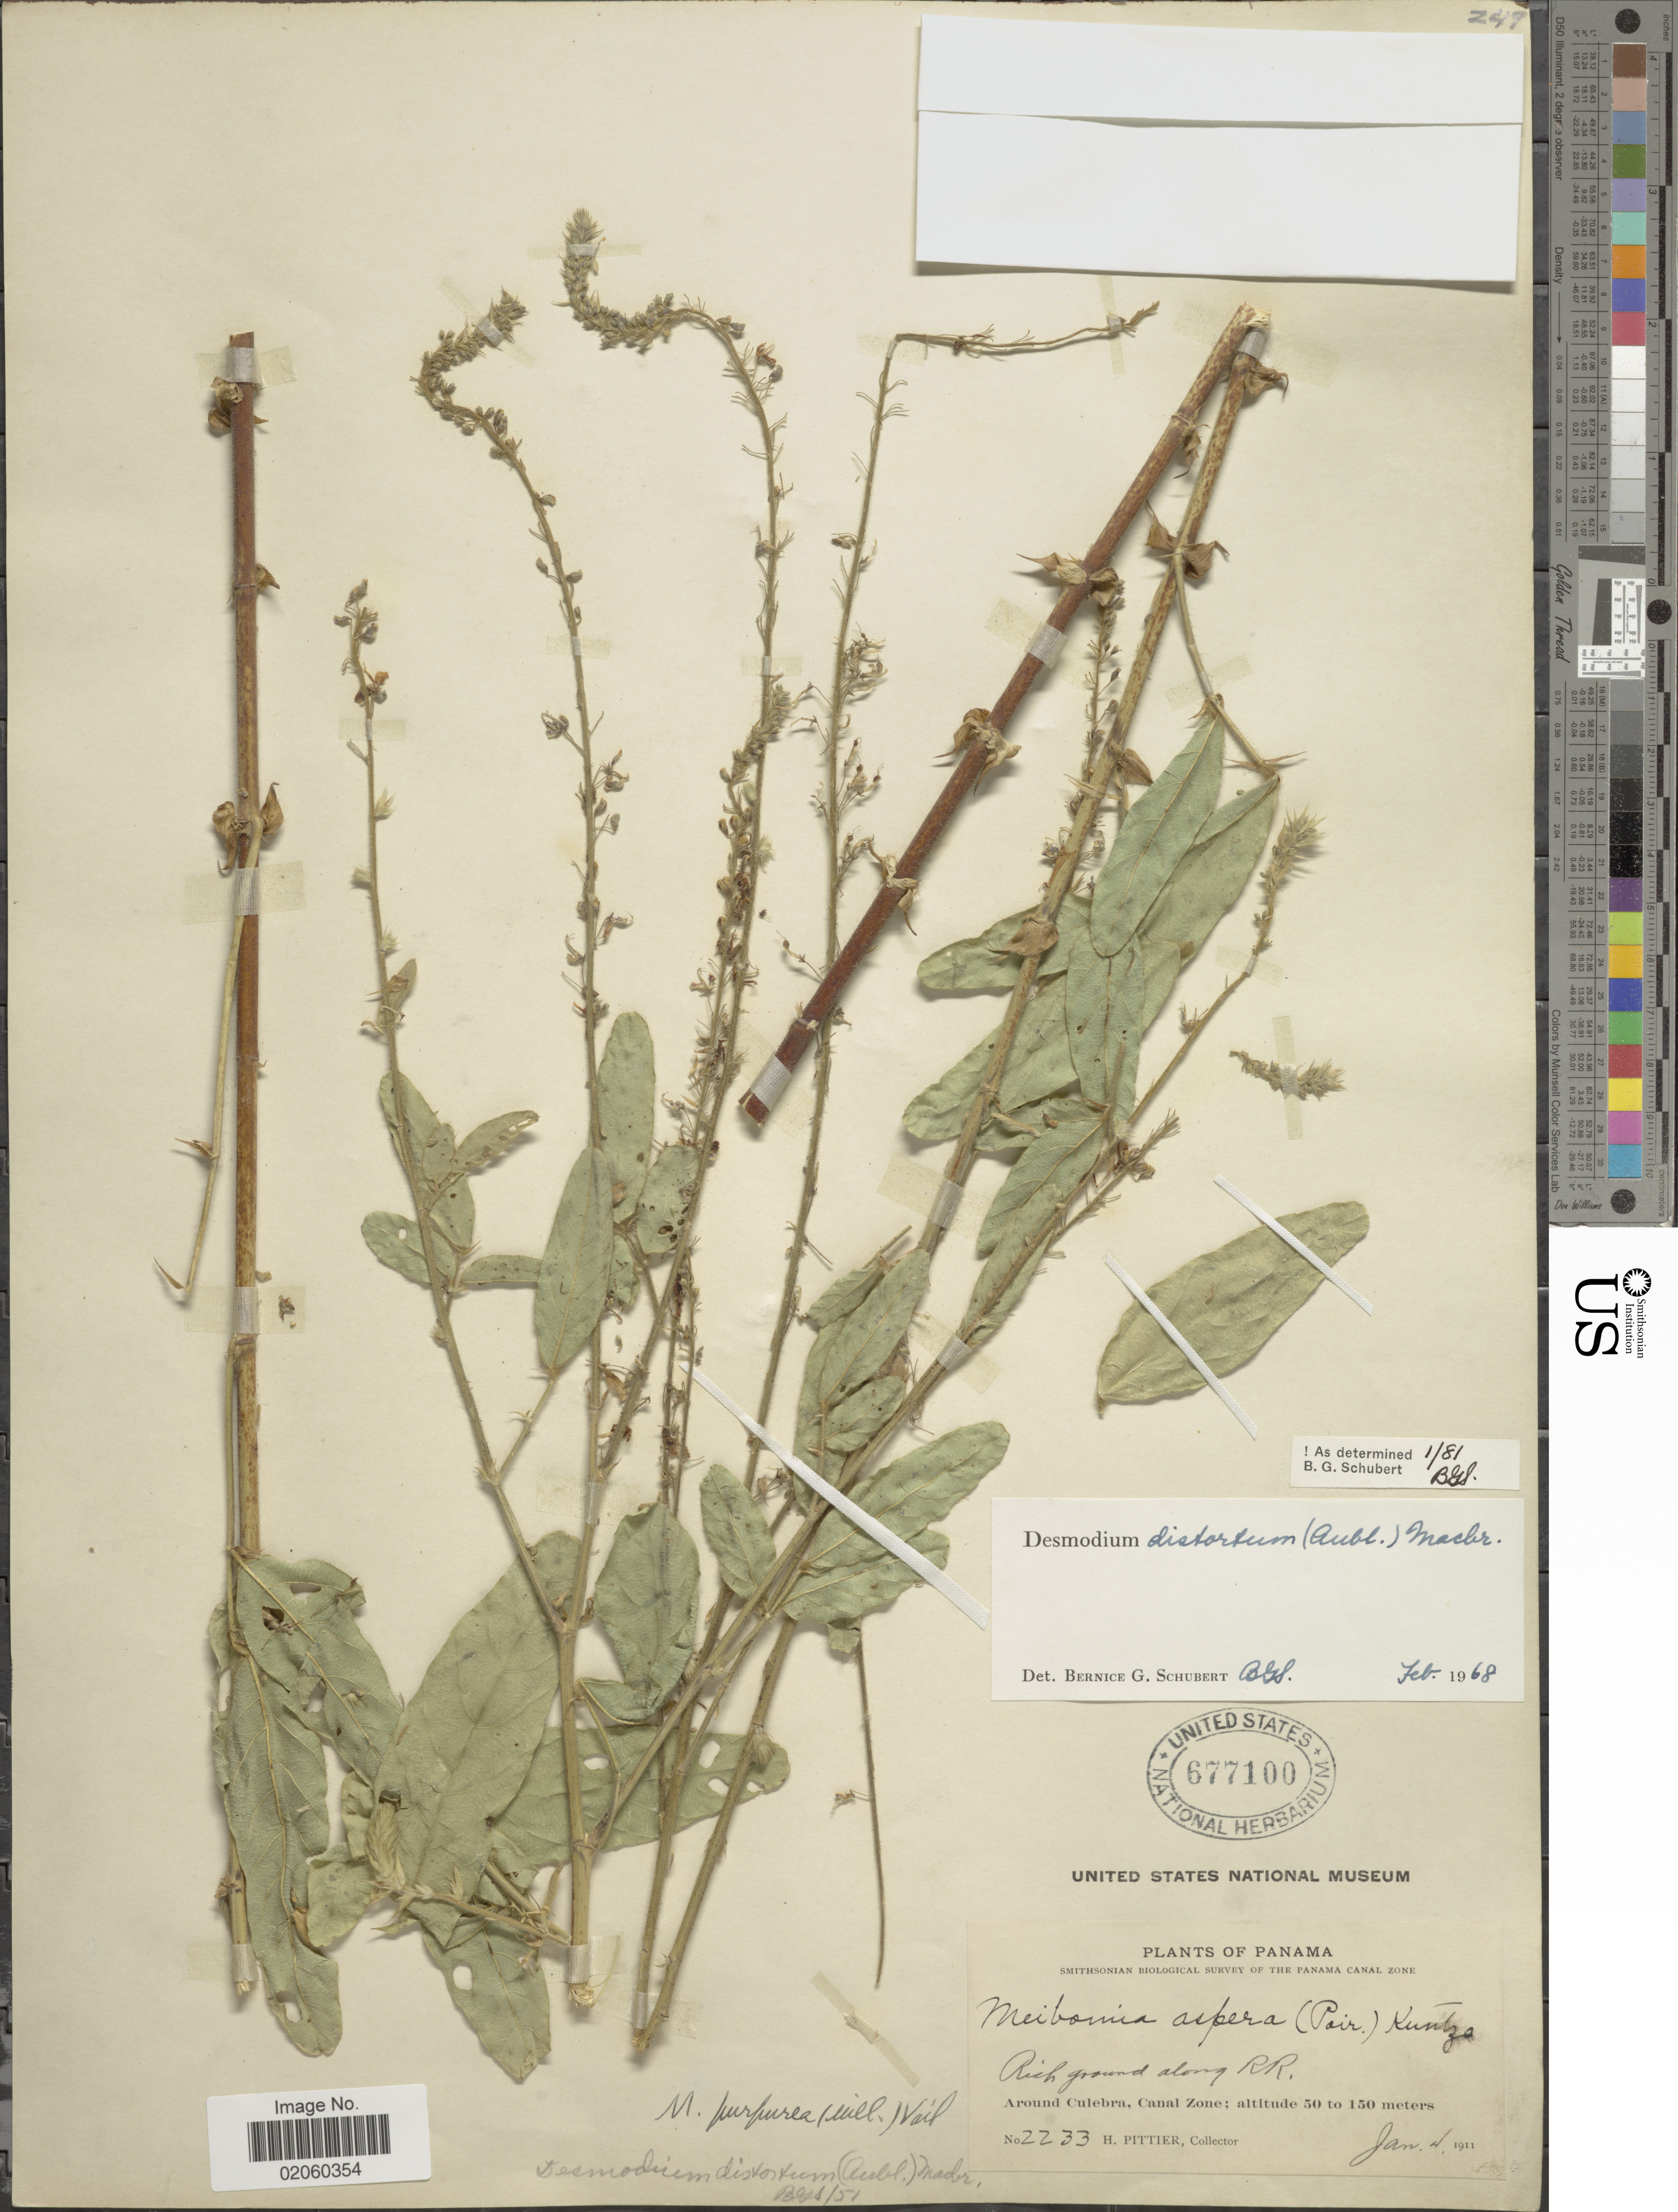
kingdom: Plantae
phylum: Tracheophyta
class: Magnoliopsida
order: Fabales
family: Fabaceae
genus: Desmodium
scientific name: Desmodium distortum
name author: (Aubl.) J.F. Macbr.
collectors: H. F. Pittier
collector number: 2283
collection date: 1911-01-04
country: Panama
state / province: Colón / Panamá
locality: Around Culebra, Canal Zone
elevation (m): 50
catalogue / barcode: US 677100